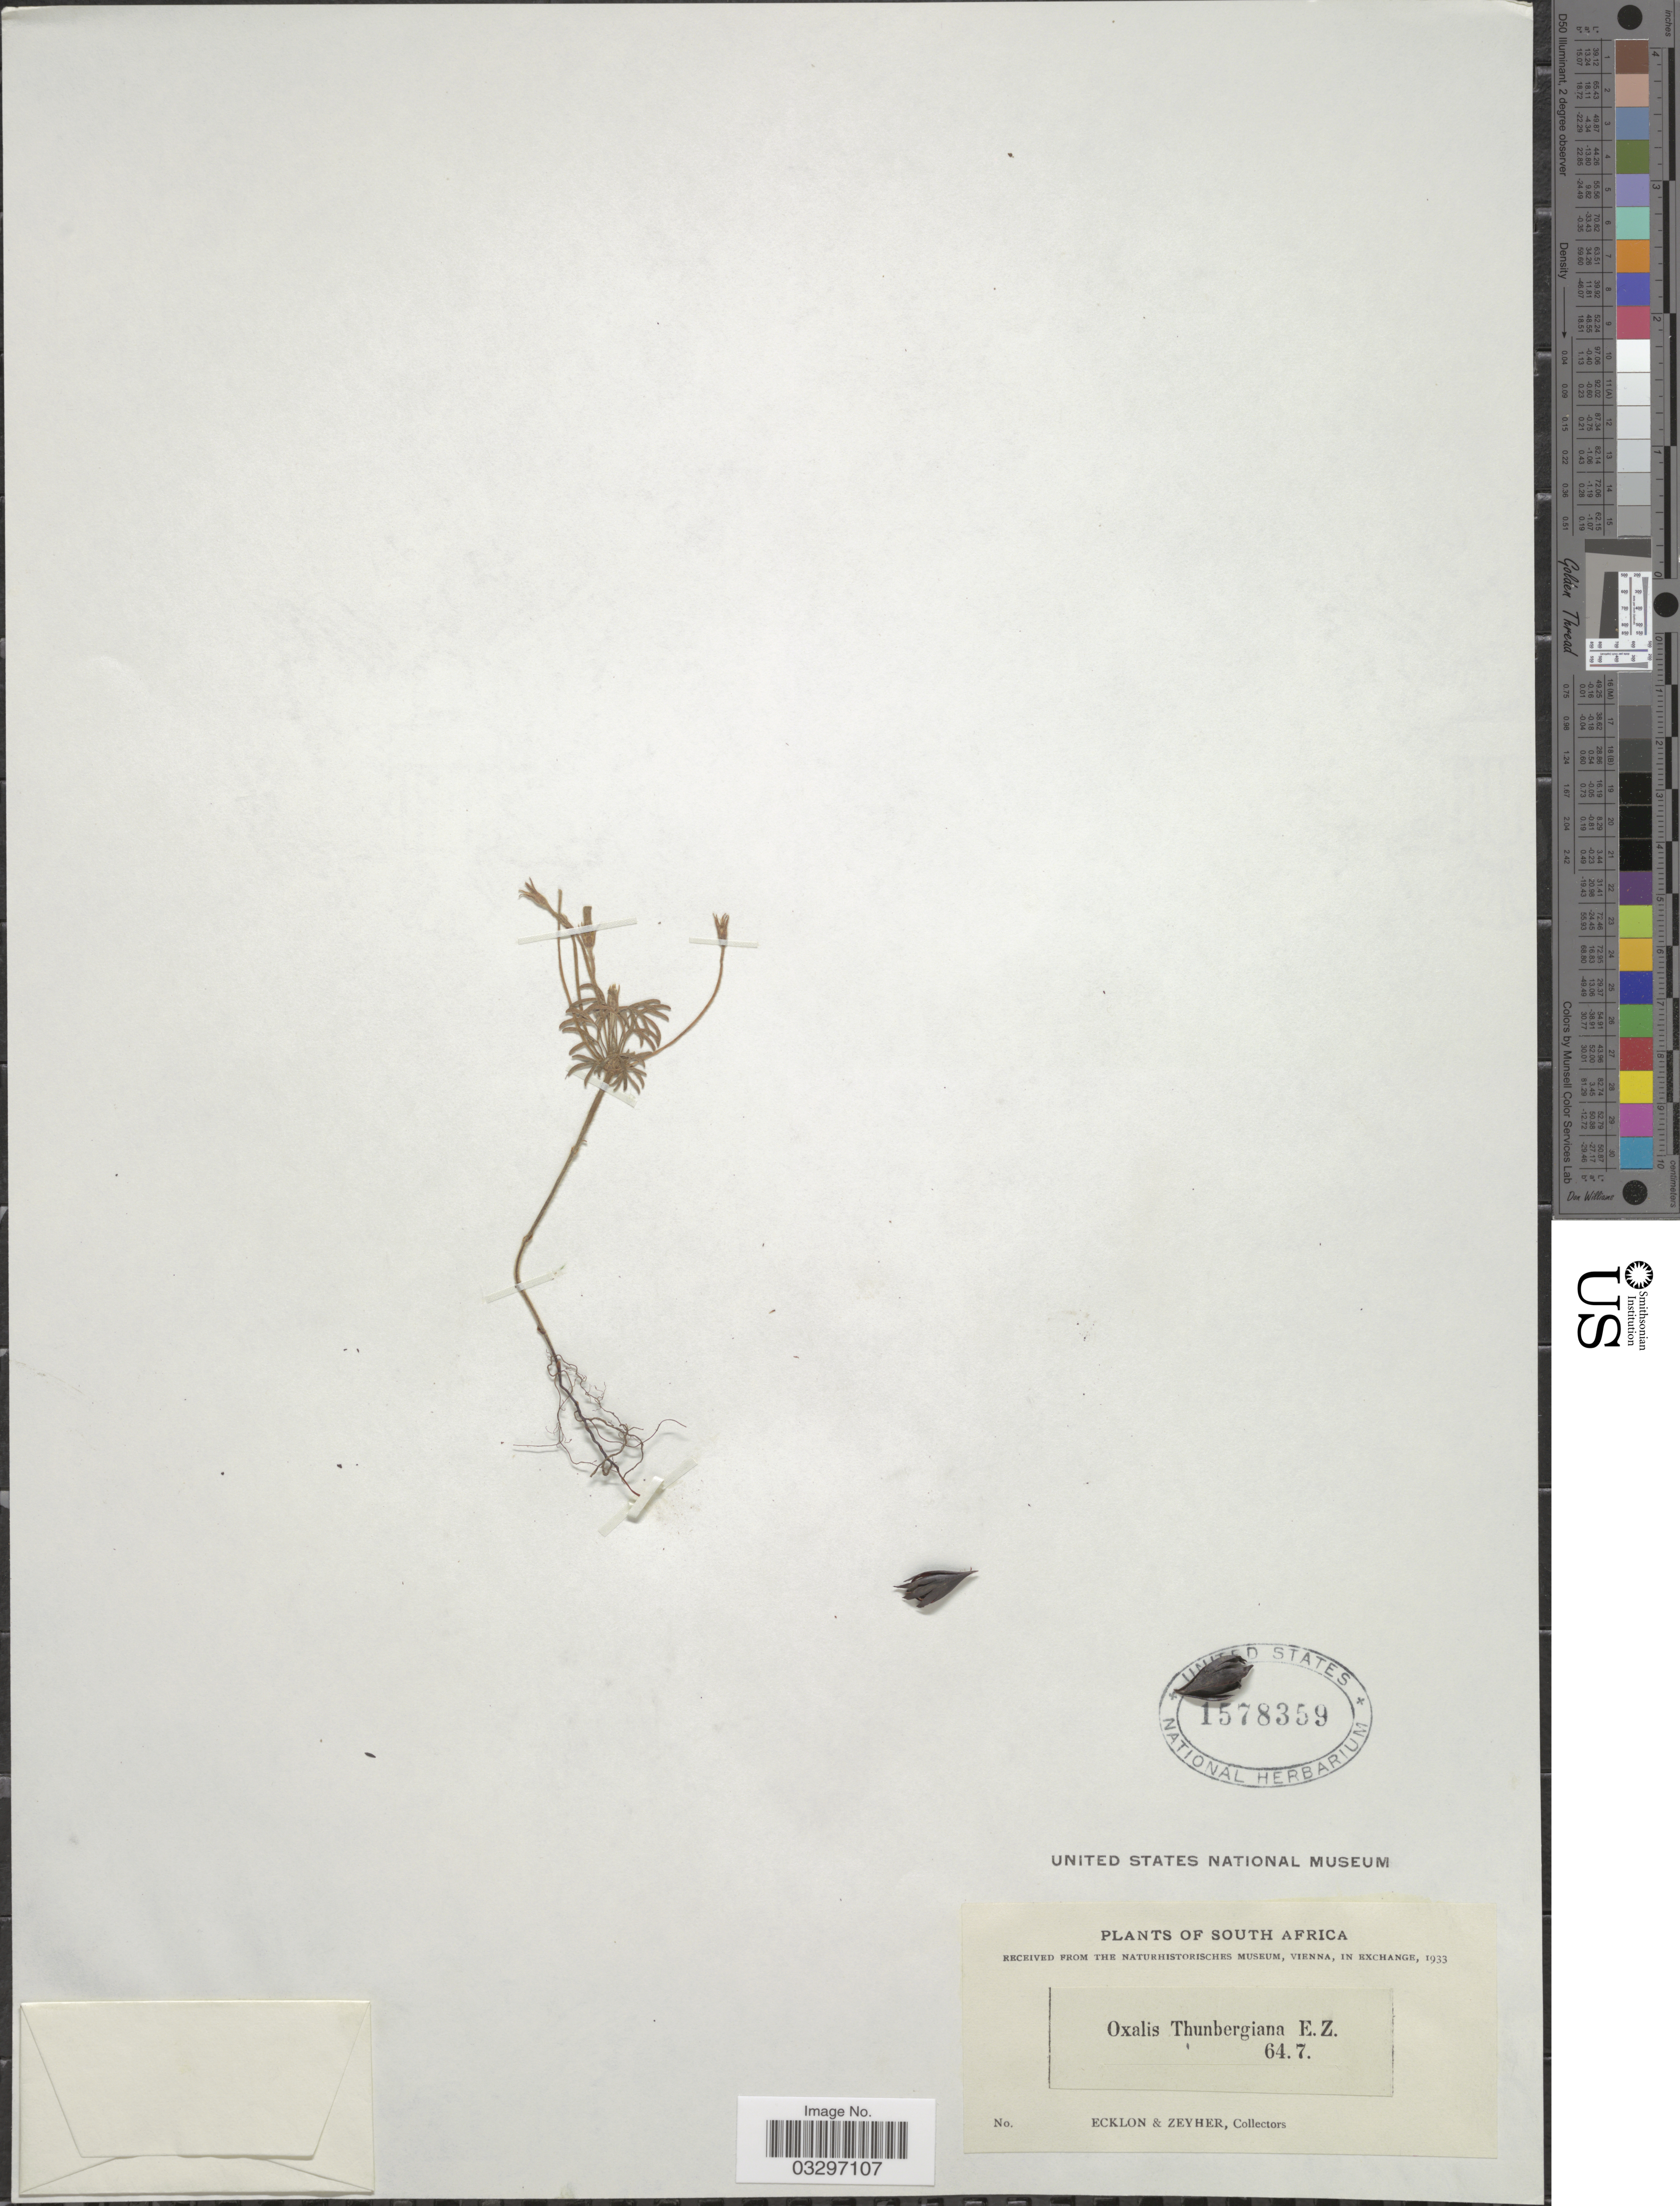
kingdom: Plantae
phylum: Tracheophyta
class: Magnoliopsida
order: Oxalidales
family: Oxalidaceae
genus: Oxalis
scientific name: Oxalis thunbergiana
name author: Montrouz.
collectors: -. Ecklon & -. Zeyher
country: South Africa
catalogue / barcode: US 1578359